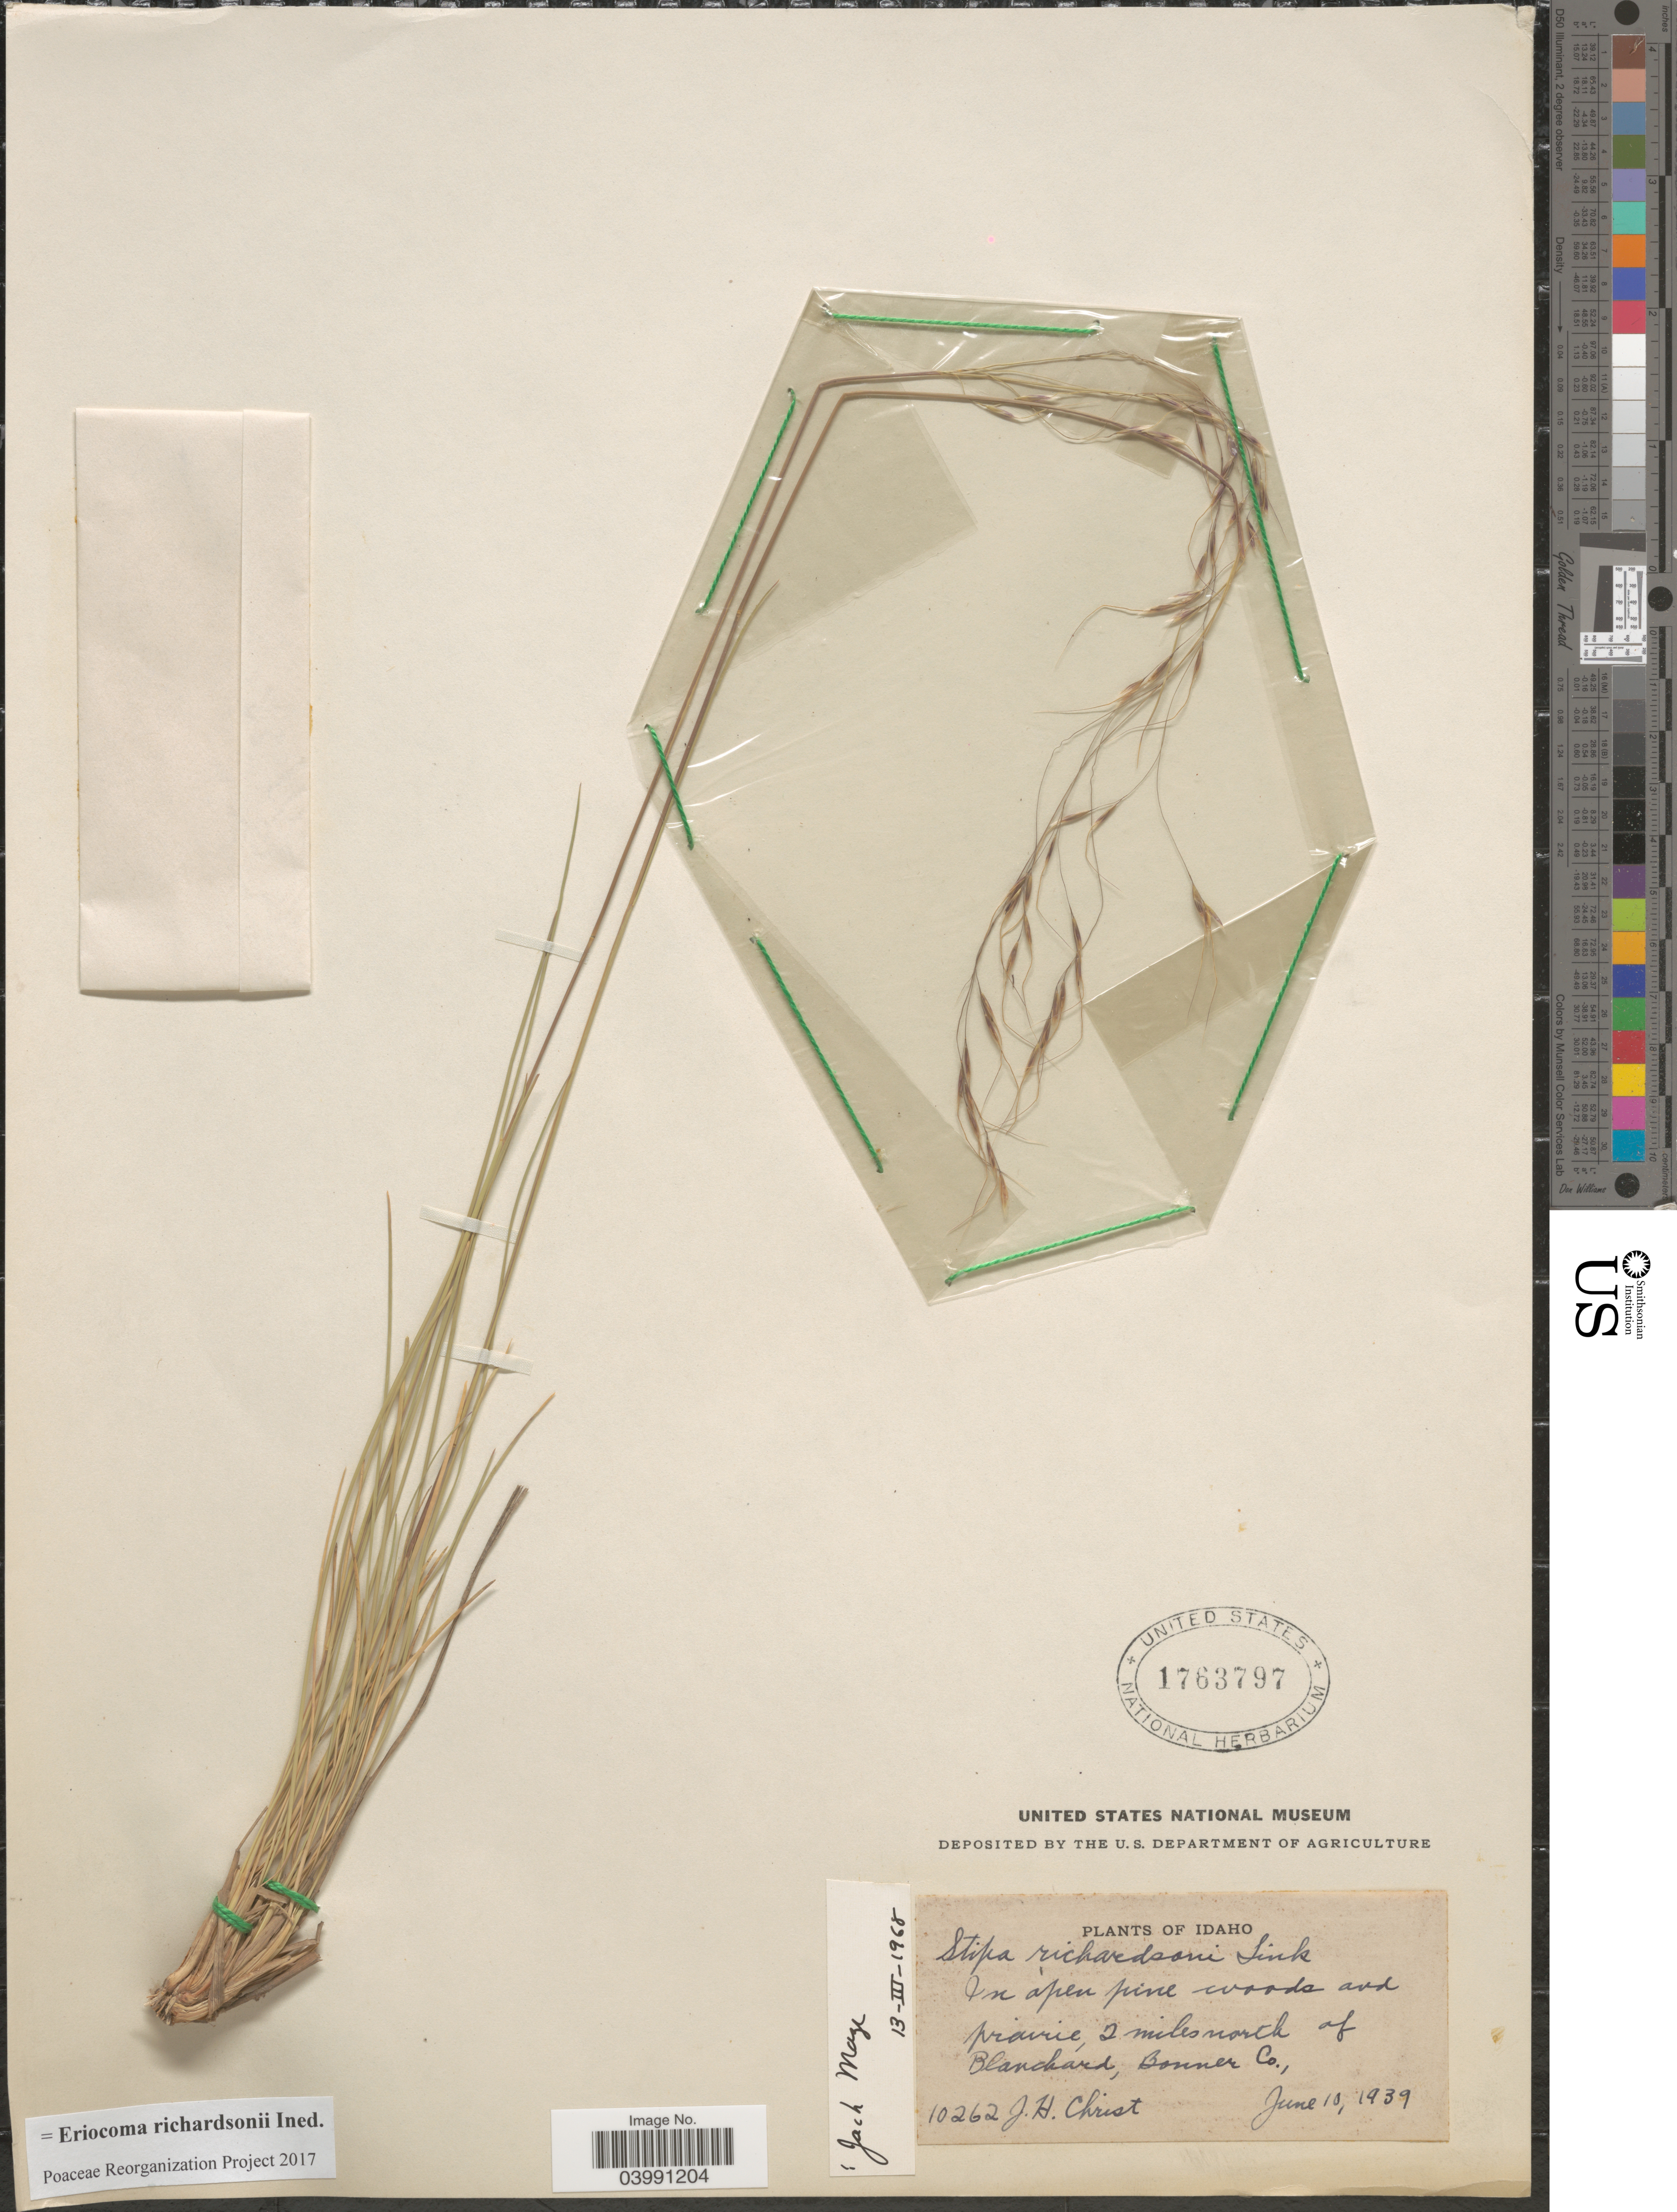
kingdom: Plantae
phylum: Tracheophyta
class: Liliopsida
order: Poales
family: Poaceae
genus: Eriocoma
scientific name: Eriocoma richardsonii ined.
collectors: J. H. Christ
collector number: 10262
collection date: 1939-06-10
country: United States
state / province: Idaho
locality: In open pine woods and prairie, 2 miles north of Blanchard, Bonner Co.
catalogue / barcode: US 1763797